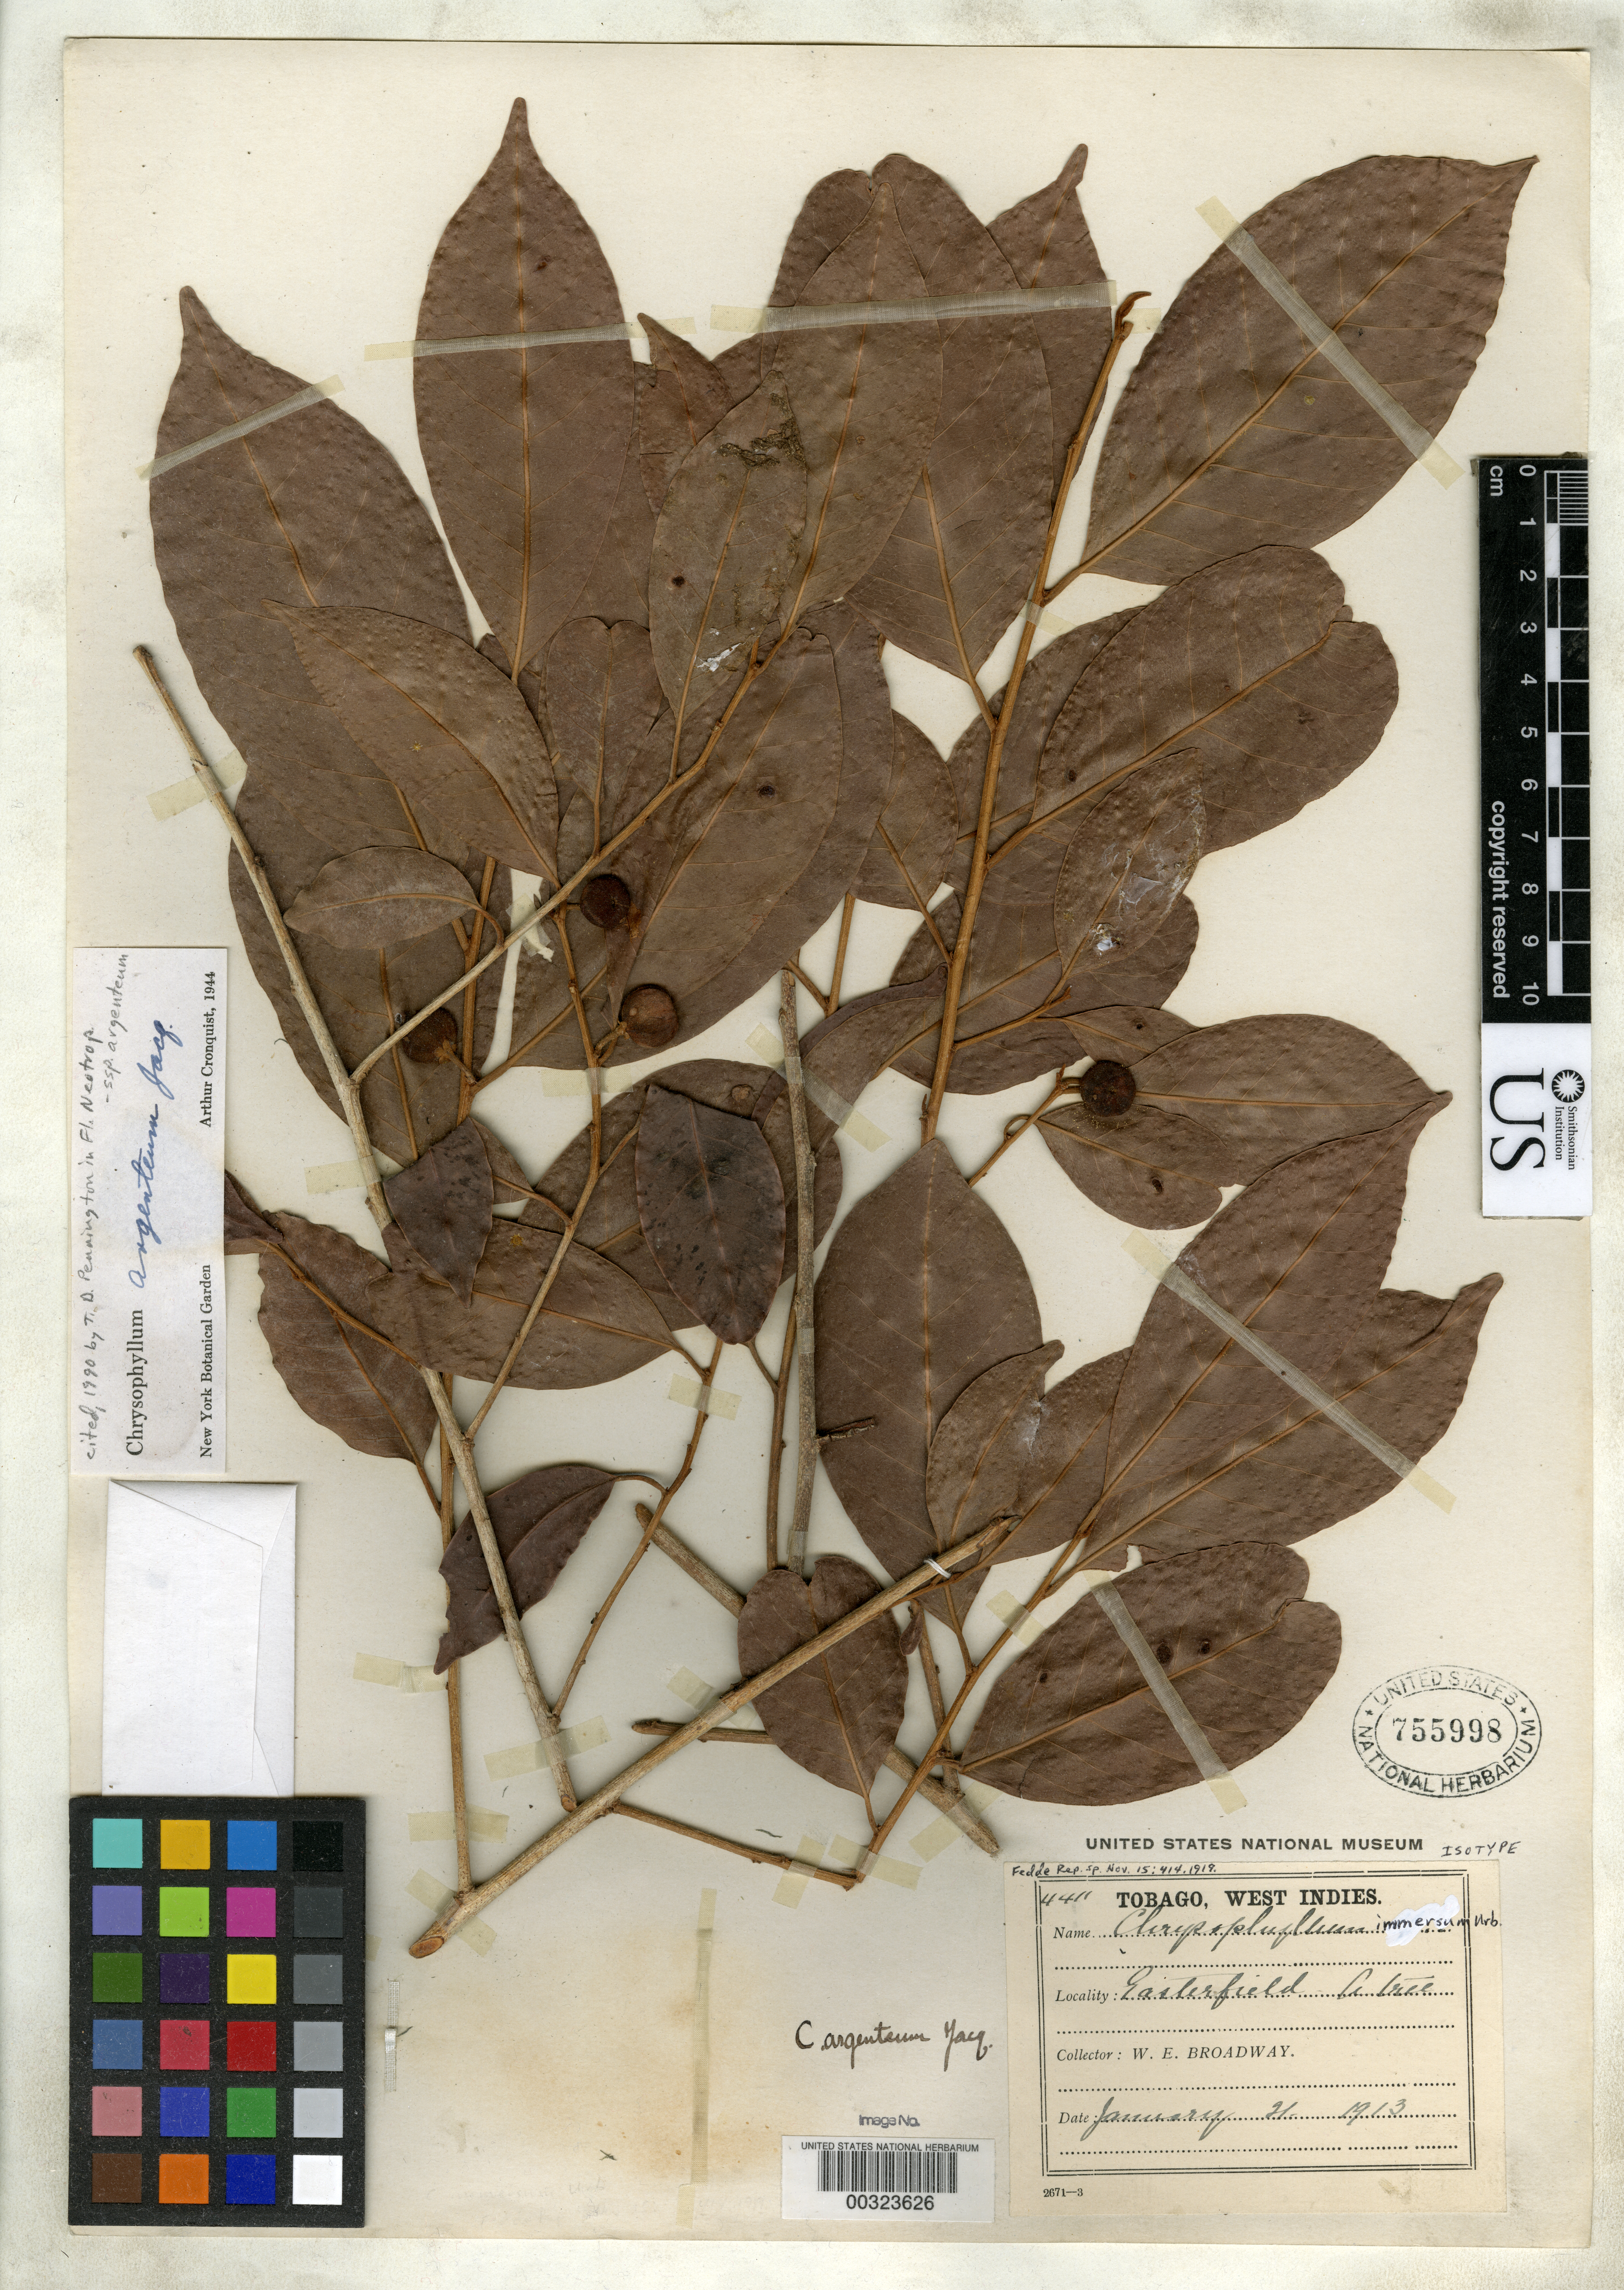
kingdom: Plantae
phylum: Tracheophyta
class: Magnoliopsida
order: Ericales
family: Sapotaceae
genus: Chrysophyllum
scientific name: Chrysophyllum immersum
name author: Urb.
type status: Isotype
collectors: W. E. Broadway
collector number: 4411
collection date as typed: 21 Jan 1913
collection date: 1913-01-21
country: Trinidad and Tobago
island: Tobago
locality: Easterfield.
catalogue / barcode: US 755998